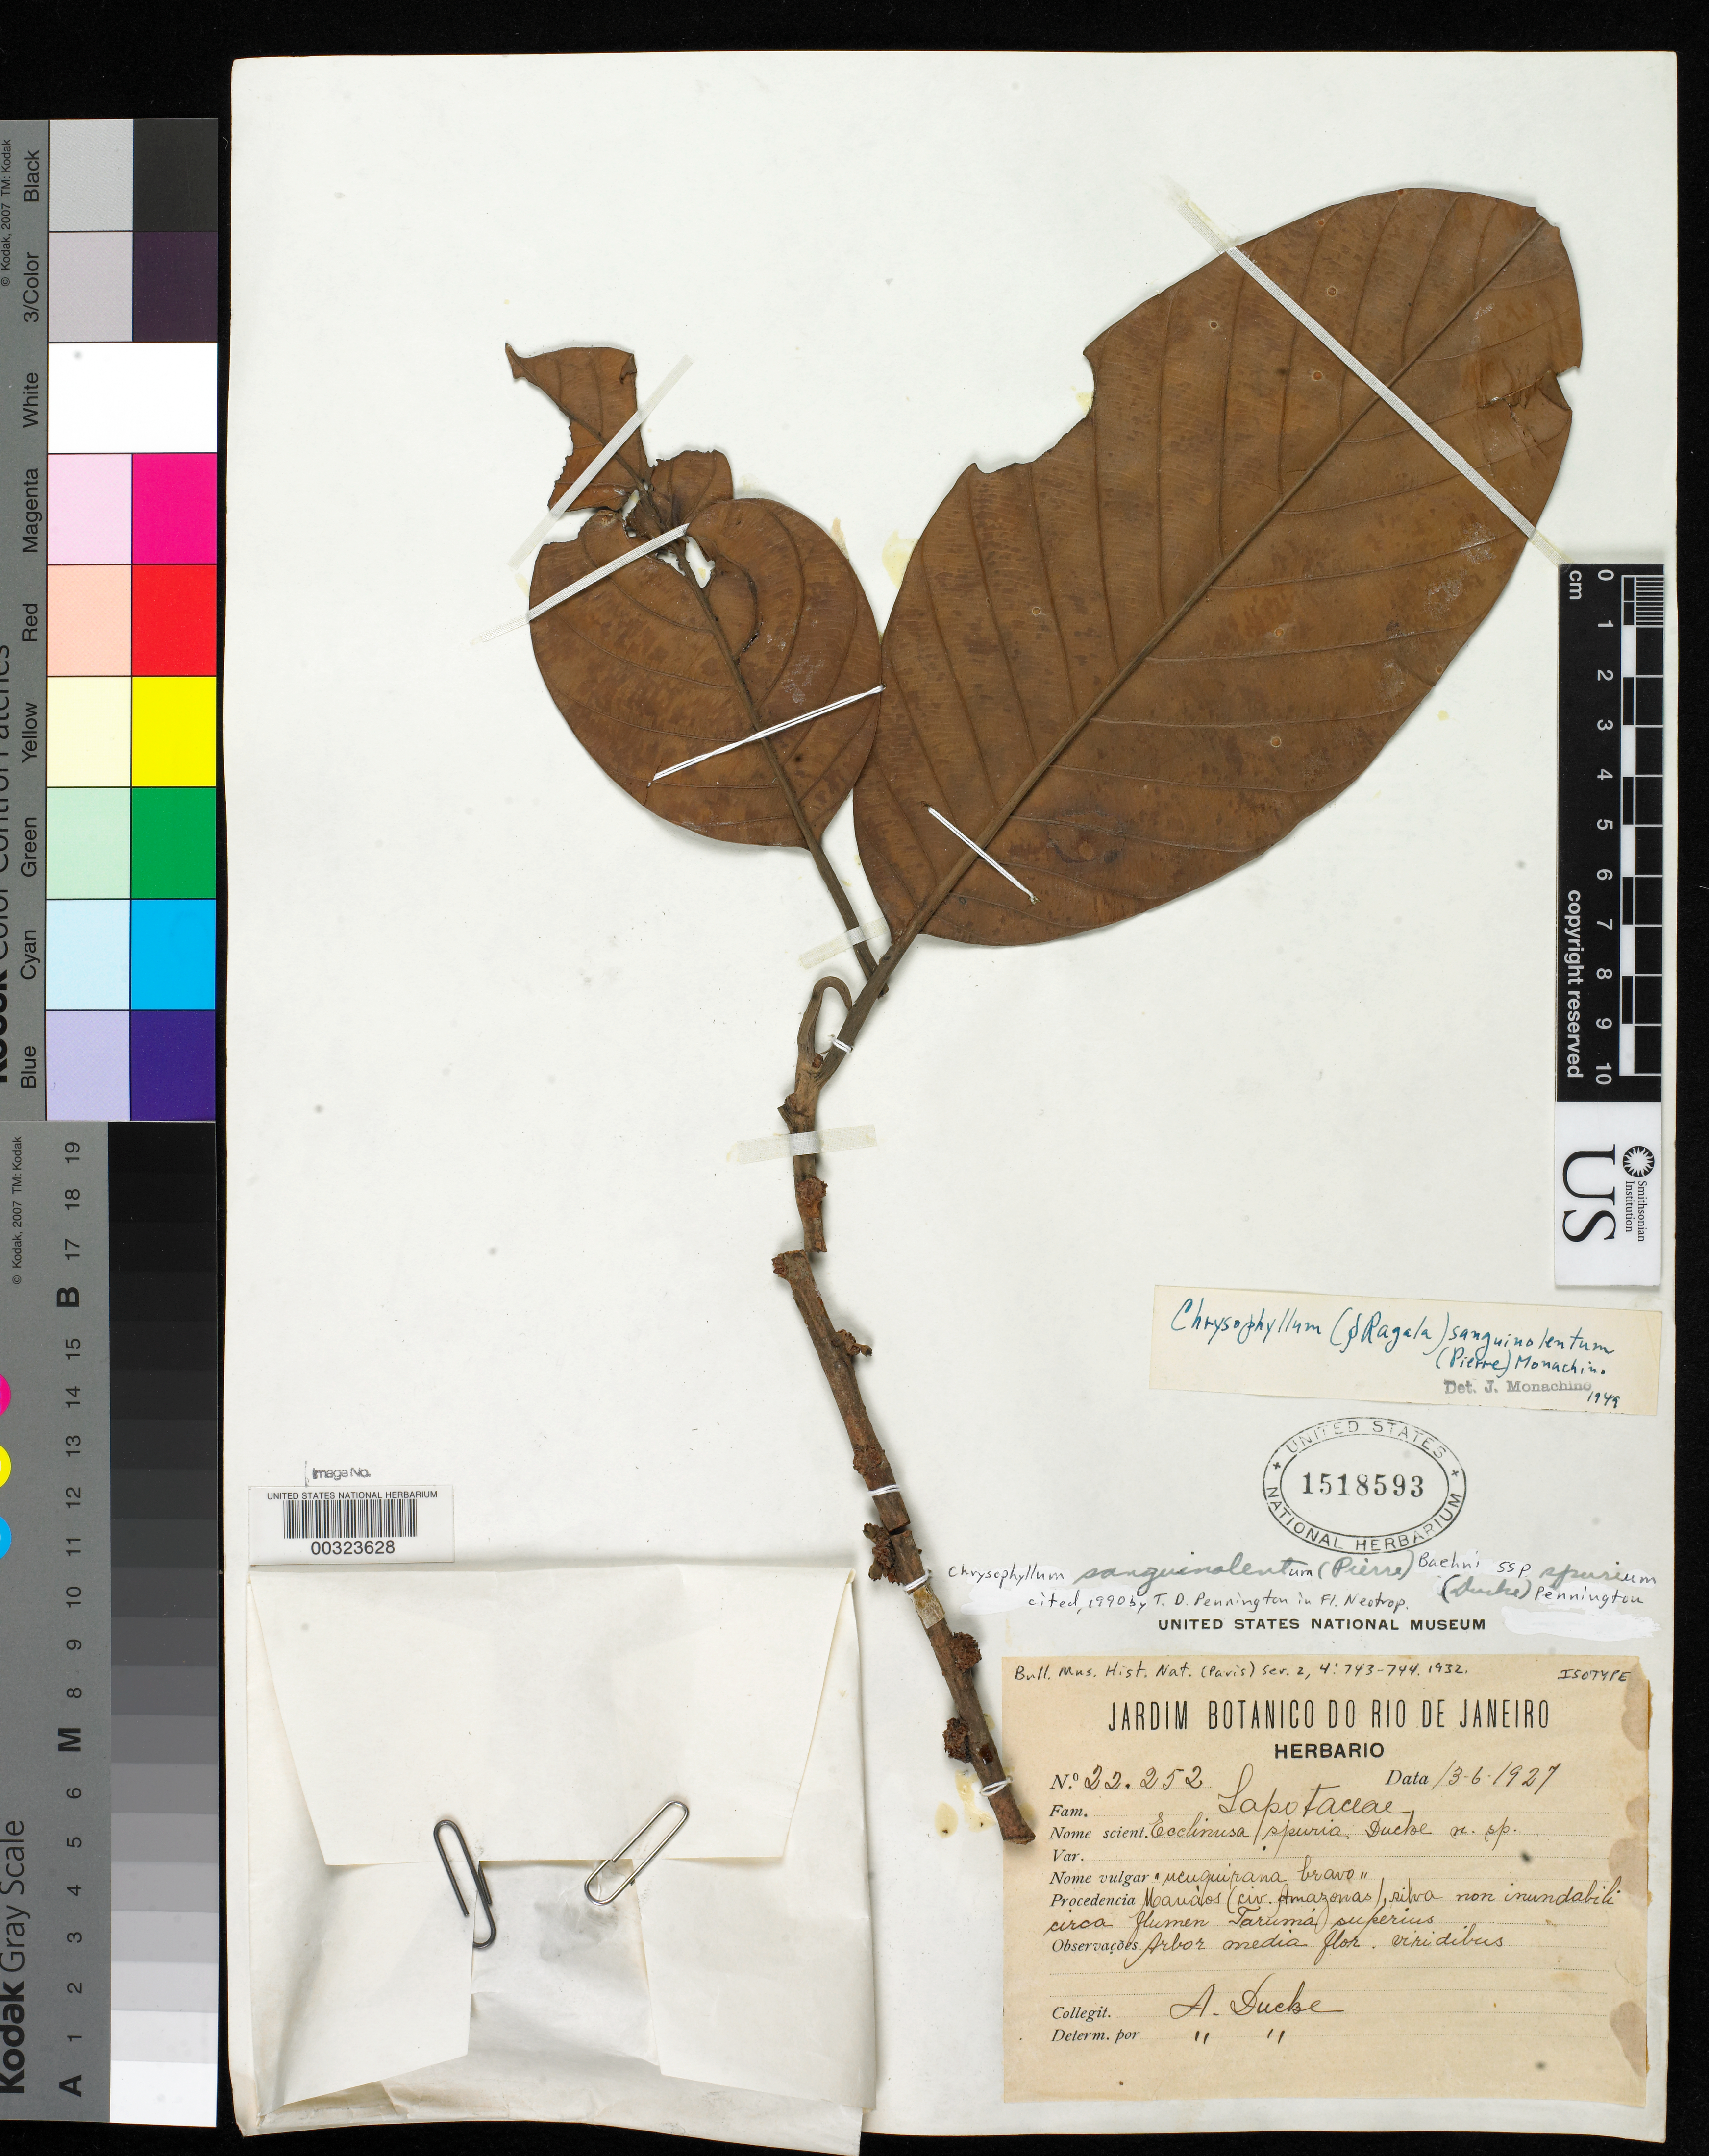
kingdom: Plantae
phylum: Tracheophyta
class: Magnoliopsida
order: Ericales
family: Sapotaceae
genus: Ecclinusa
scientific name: Ecclinusa spuria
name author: Ducke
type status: Isotype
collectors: A. Ducke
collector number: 22252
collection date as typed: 13 Jun 1927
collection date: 1927-06-13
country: Brazil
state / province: Amazonas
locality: Manaus, near (flumen) upper Taruma.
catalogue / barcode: US 1518593